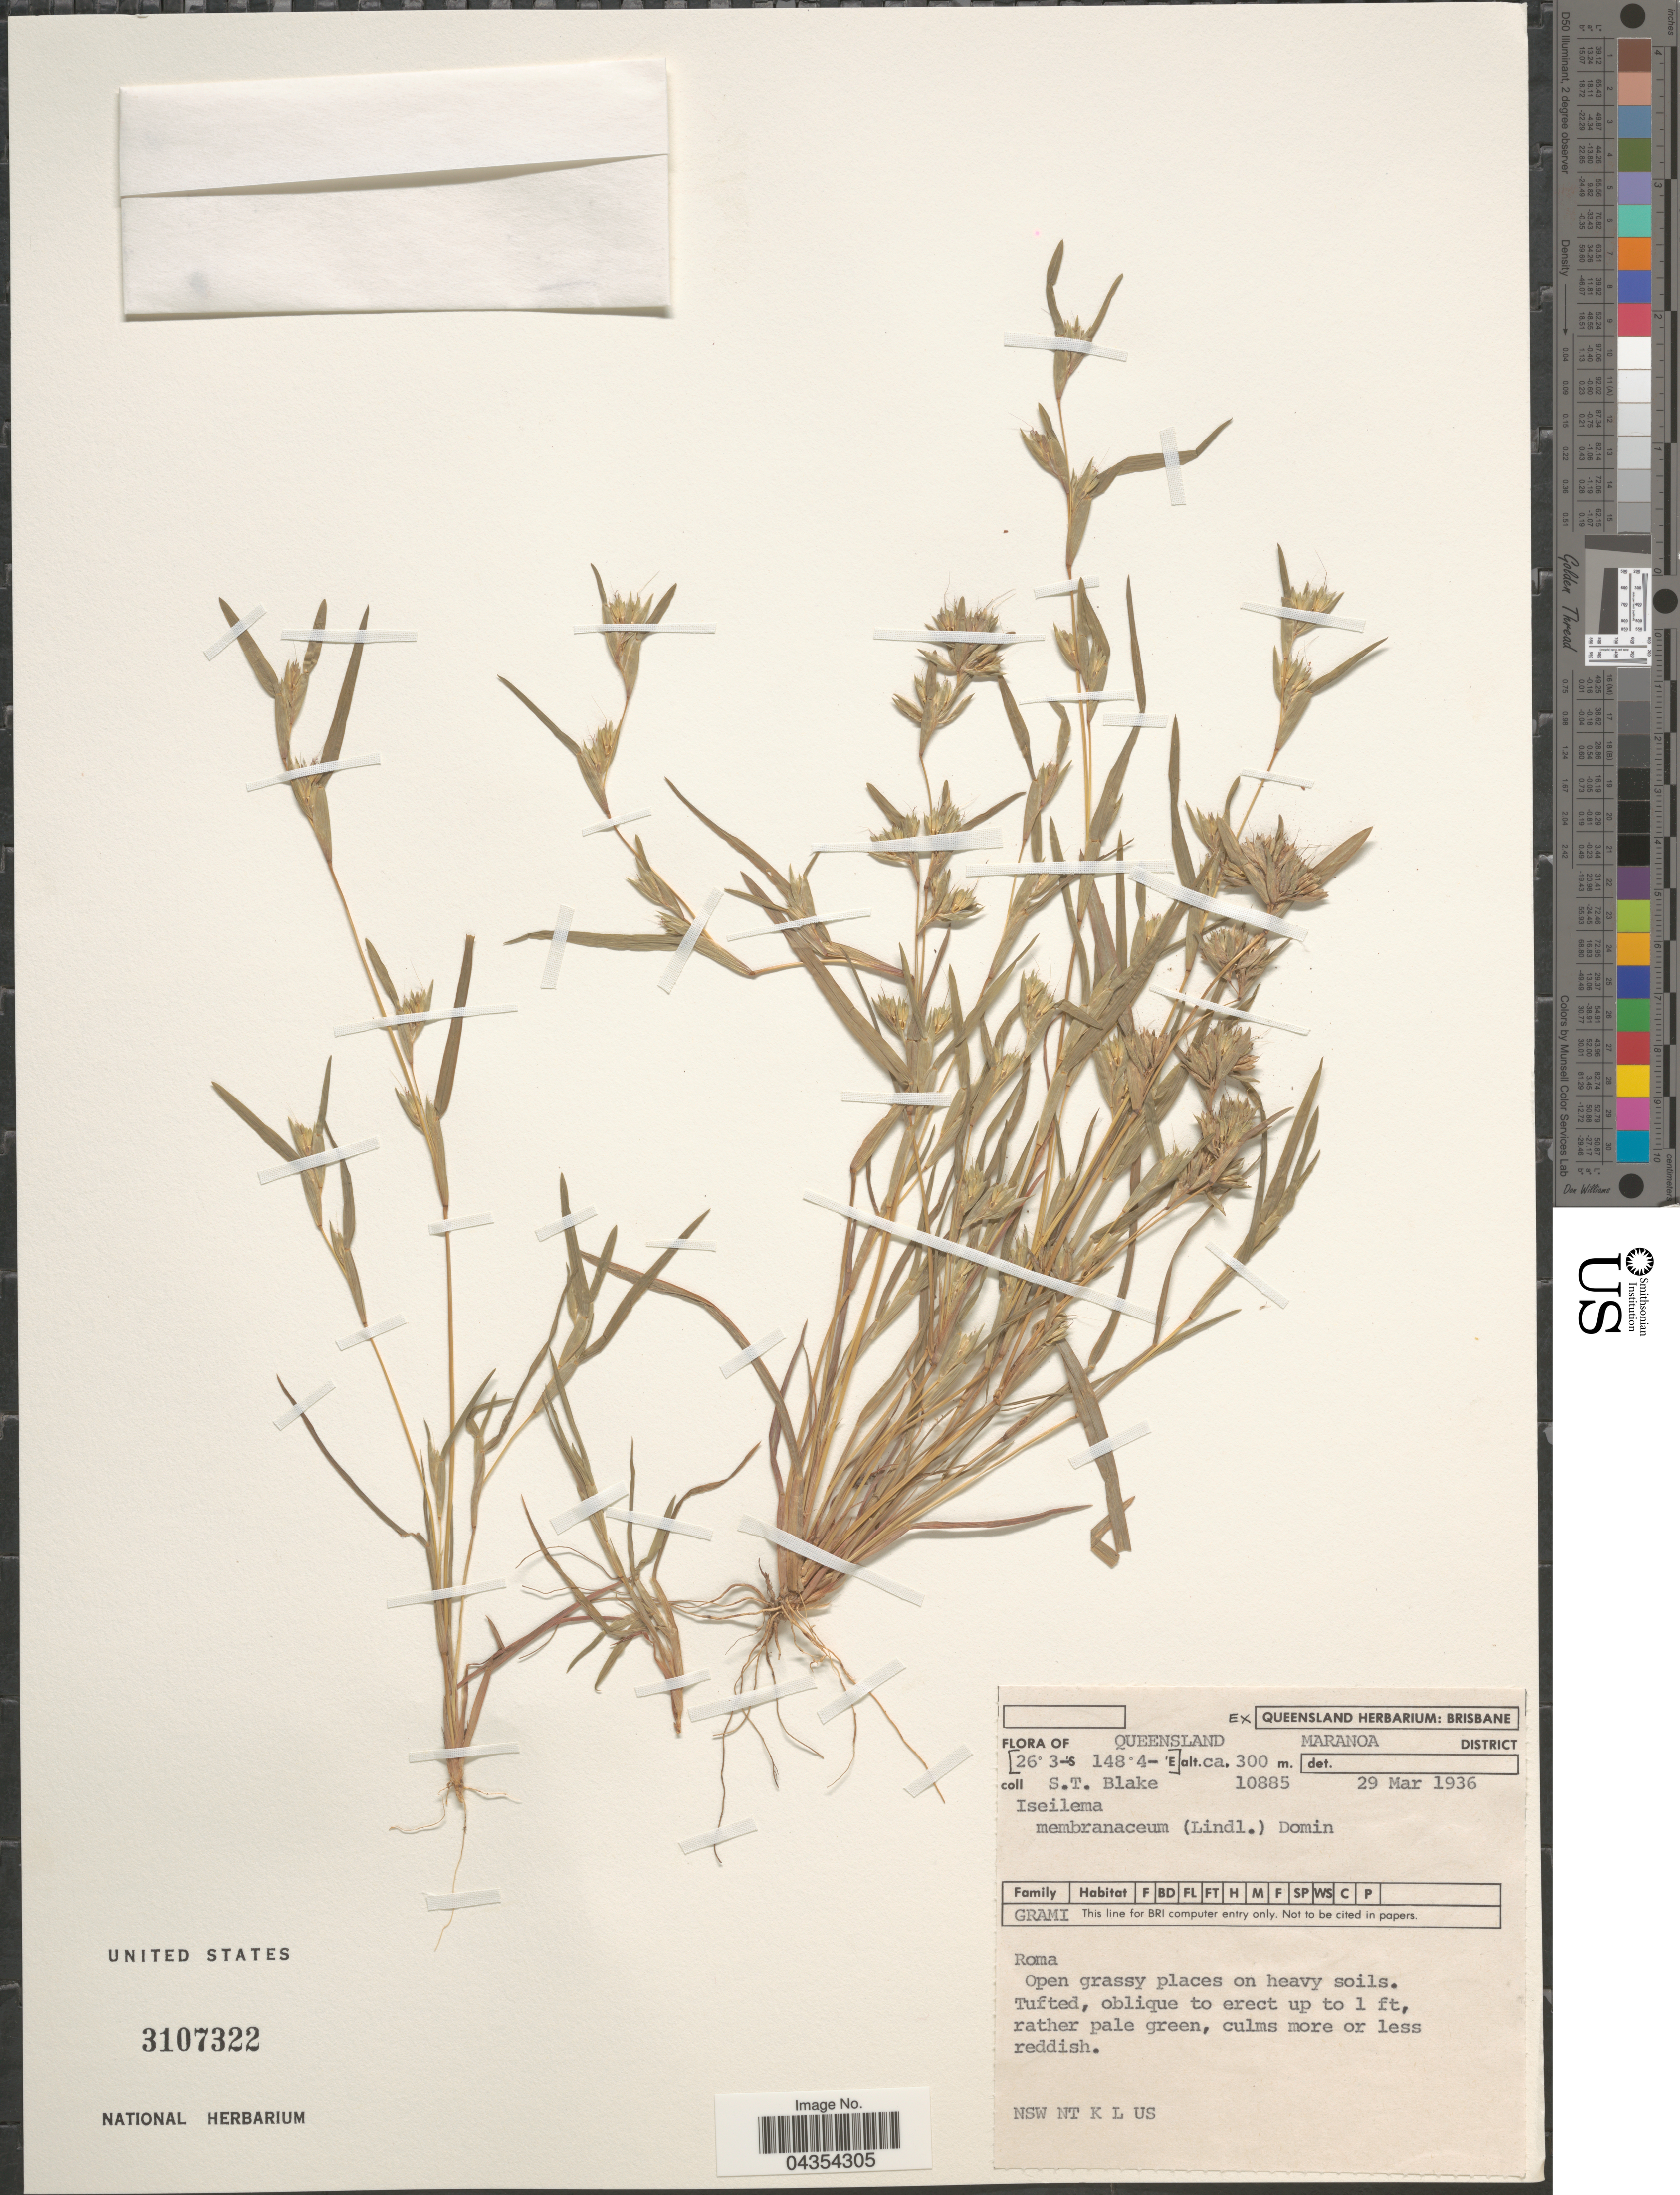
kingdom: Plantae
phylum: Tracheophyta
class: Liliopsida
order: Poales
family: Poaceae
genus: Iseilema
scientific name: Iseilema membranaceum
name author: (Lindl.) Domin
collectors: S. T. Blake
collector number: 10885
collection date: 1936-03-29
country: Australia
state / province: Queensland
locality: Maranoa District. Roma.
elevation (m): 300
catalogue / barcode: US 3107322